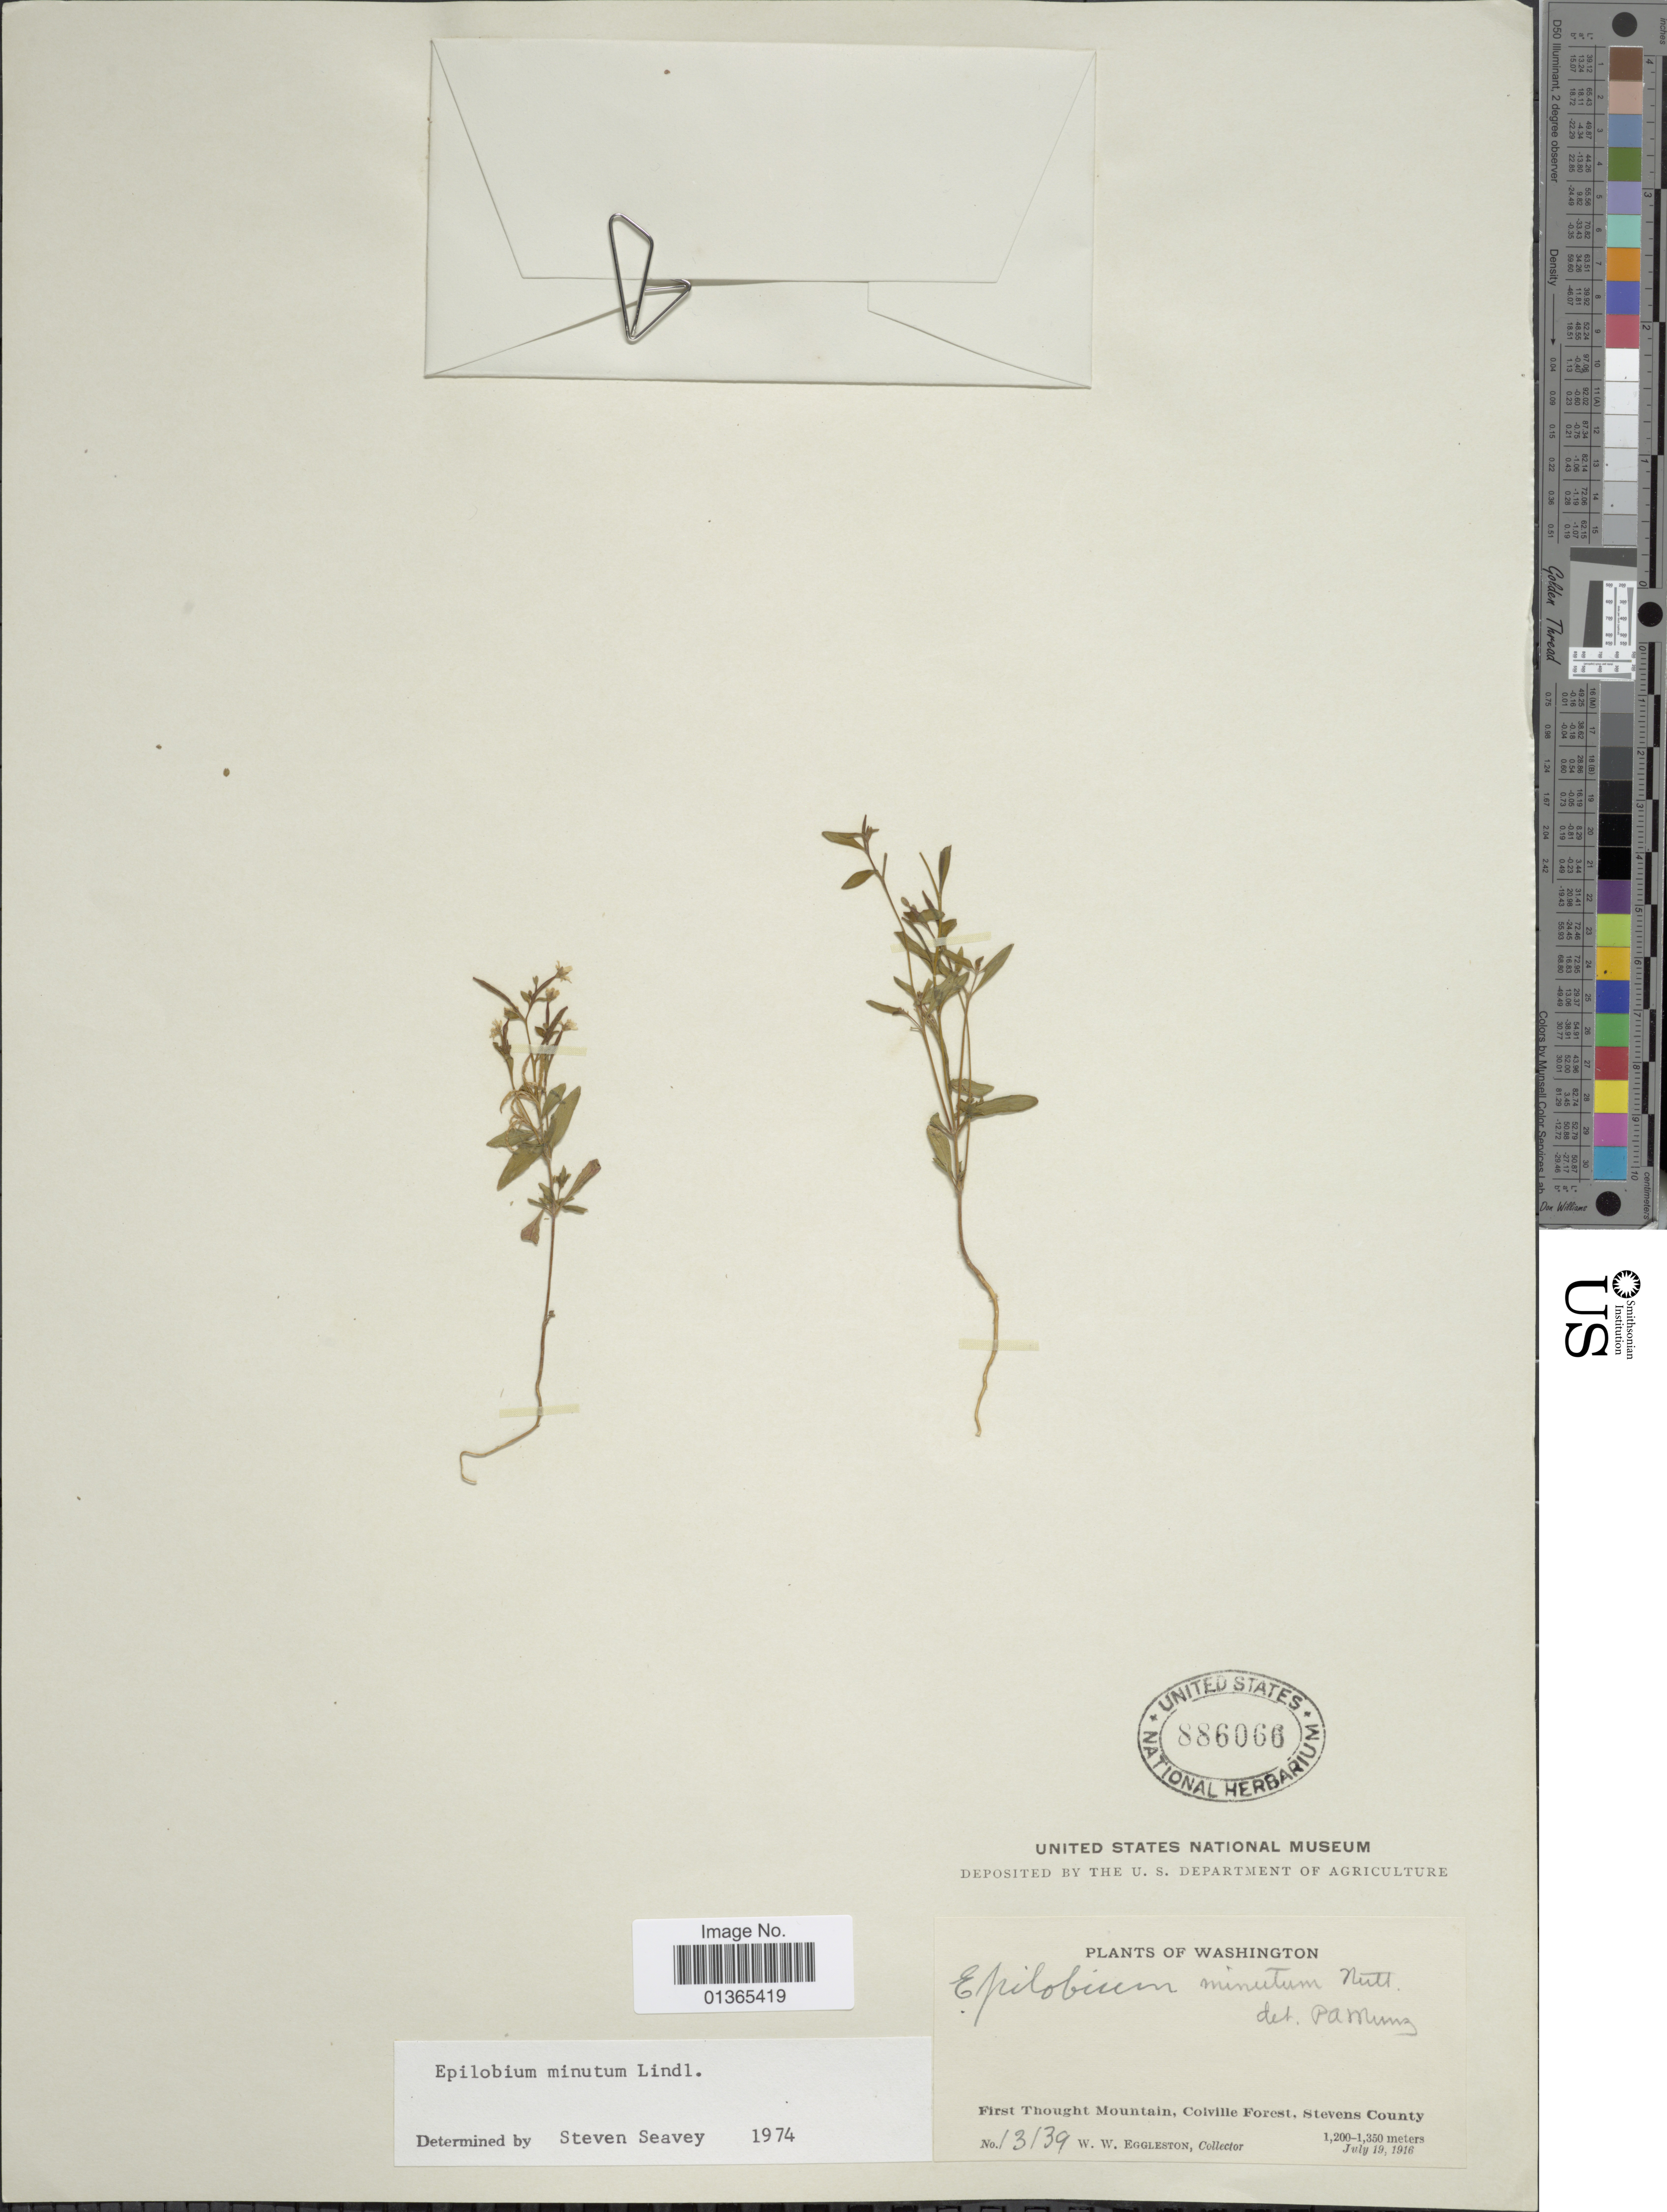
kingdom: Plantae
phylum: Tracheophyta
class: Magnoliopsida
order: Myrtales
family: Onagraceae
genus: Epilobium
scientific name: Epilobium minutum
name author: Lindl. ex Lehm.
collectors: W. W. Eggleston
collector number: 13139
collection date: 1916-07-19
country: United States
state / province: Washington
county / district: Stevens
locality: First Thought Mountain, Colville Forest, Stevens County.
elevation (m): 1200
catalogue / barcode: US 886066